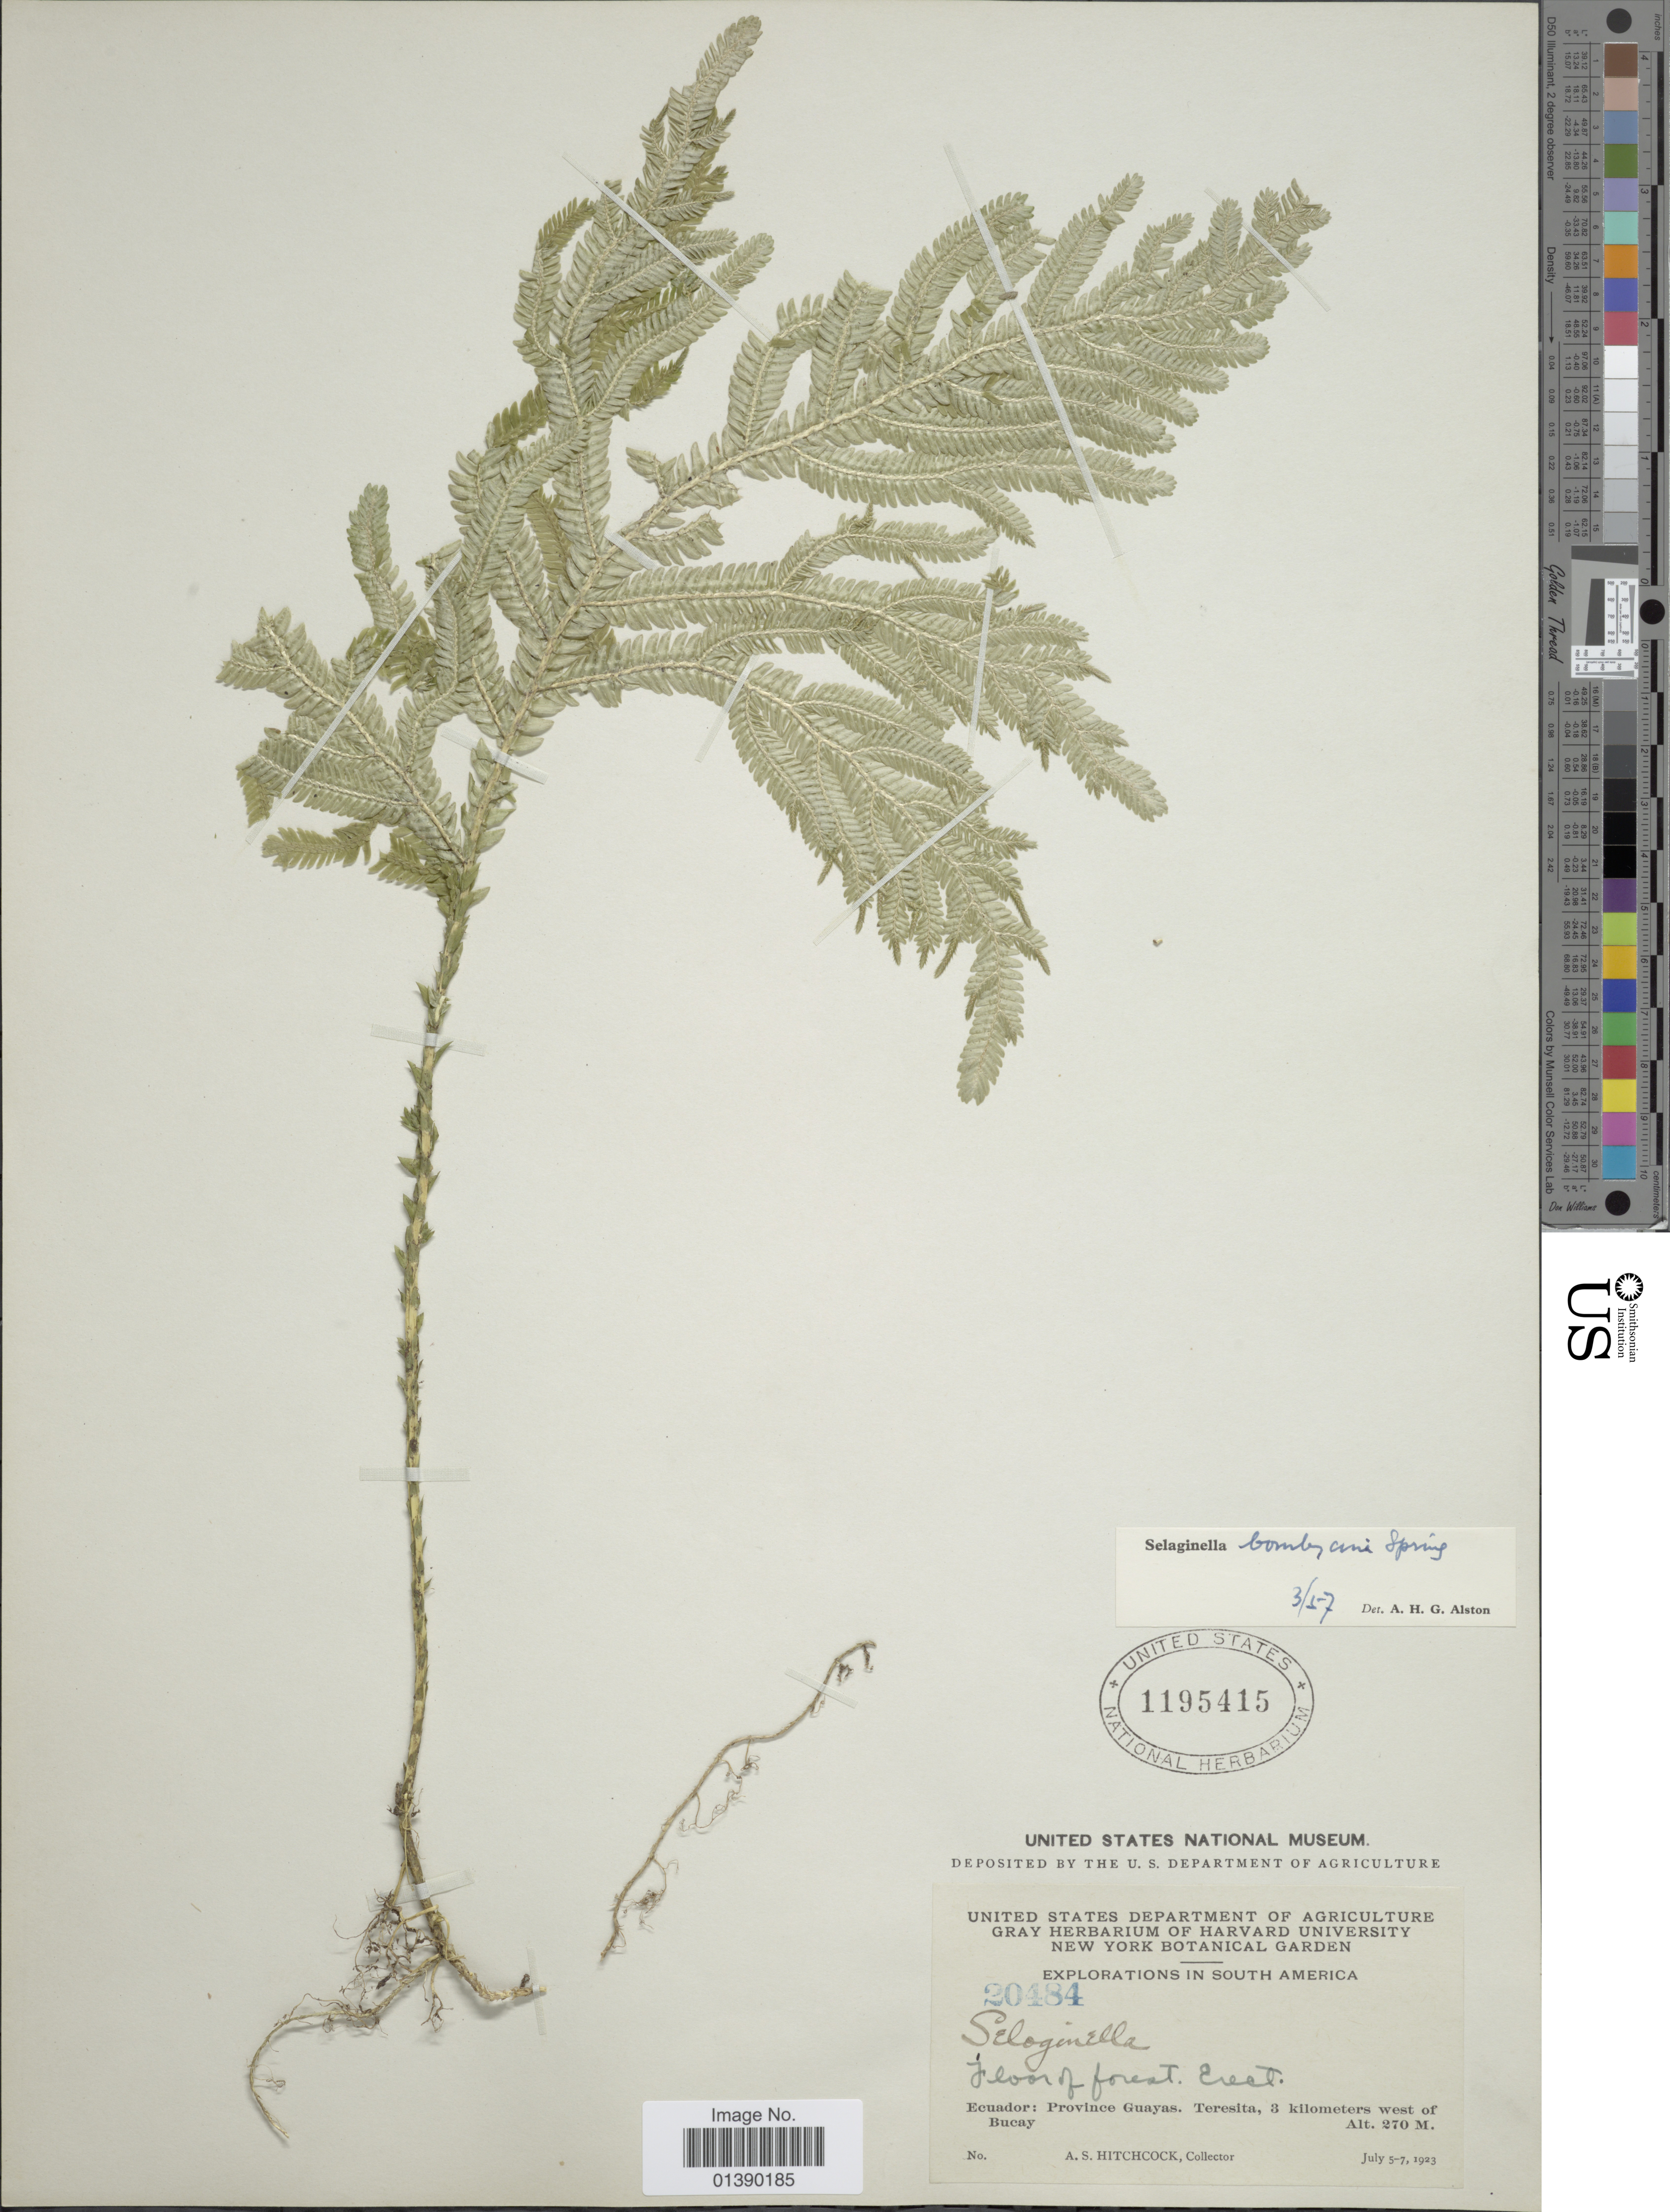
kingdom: Plantae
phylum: Tracheophyta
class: Lycopodiopsida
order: Selaginellales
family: Selaginellaceae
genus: Selaginella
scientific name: Selaginella bombycina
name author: Spring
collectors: A. S. Hitchcock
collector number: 20484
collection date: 1923-07-05/1923-07-07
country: Ecuador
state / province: Guayas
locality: Teresita, 3 kilometers west of Bucay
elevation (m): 270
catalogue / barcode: US 1195415